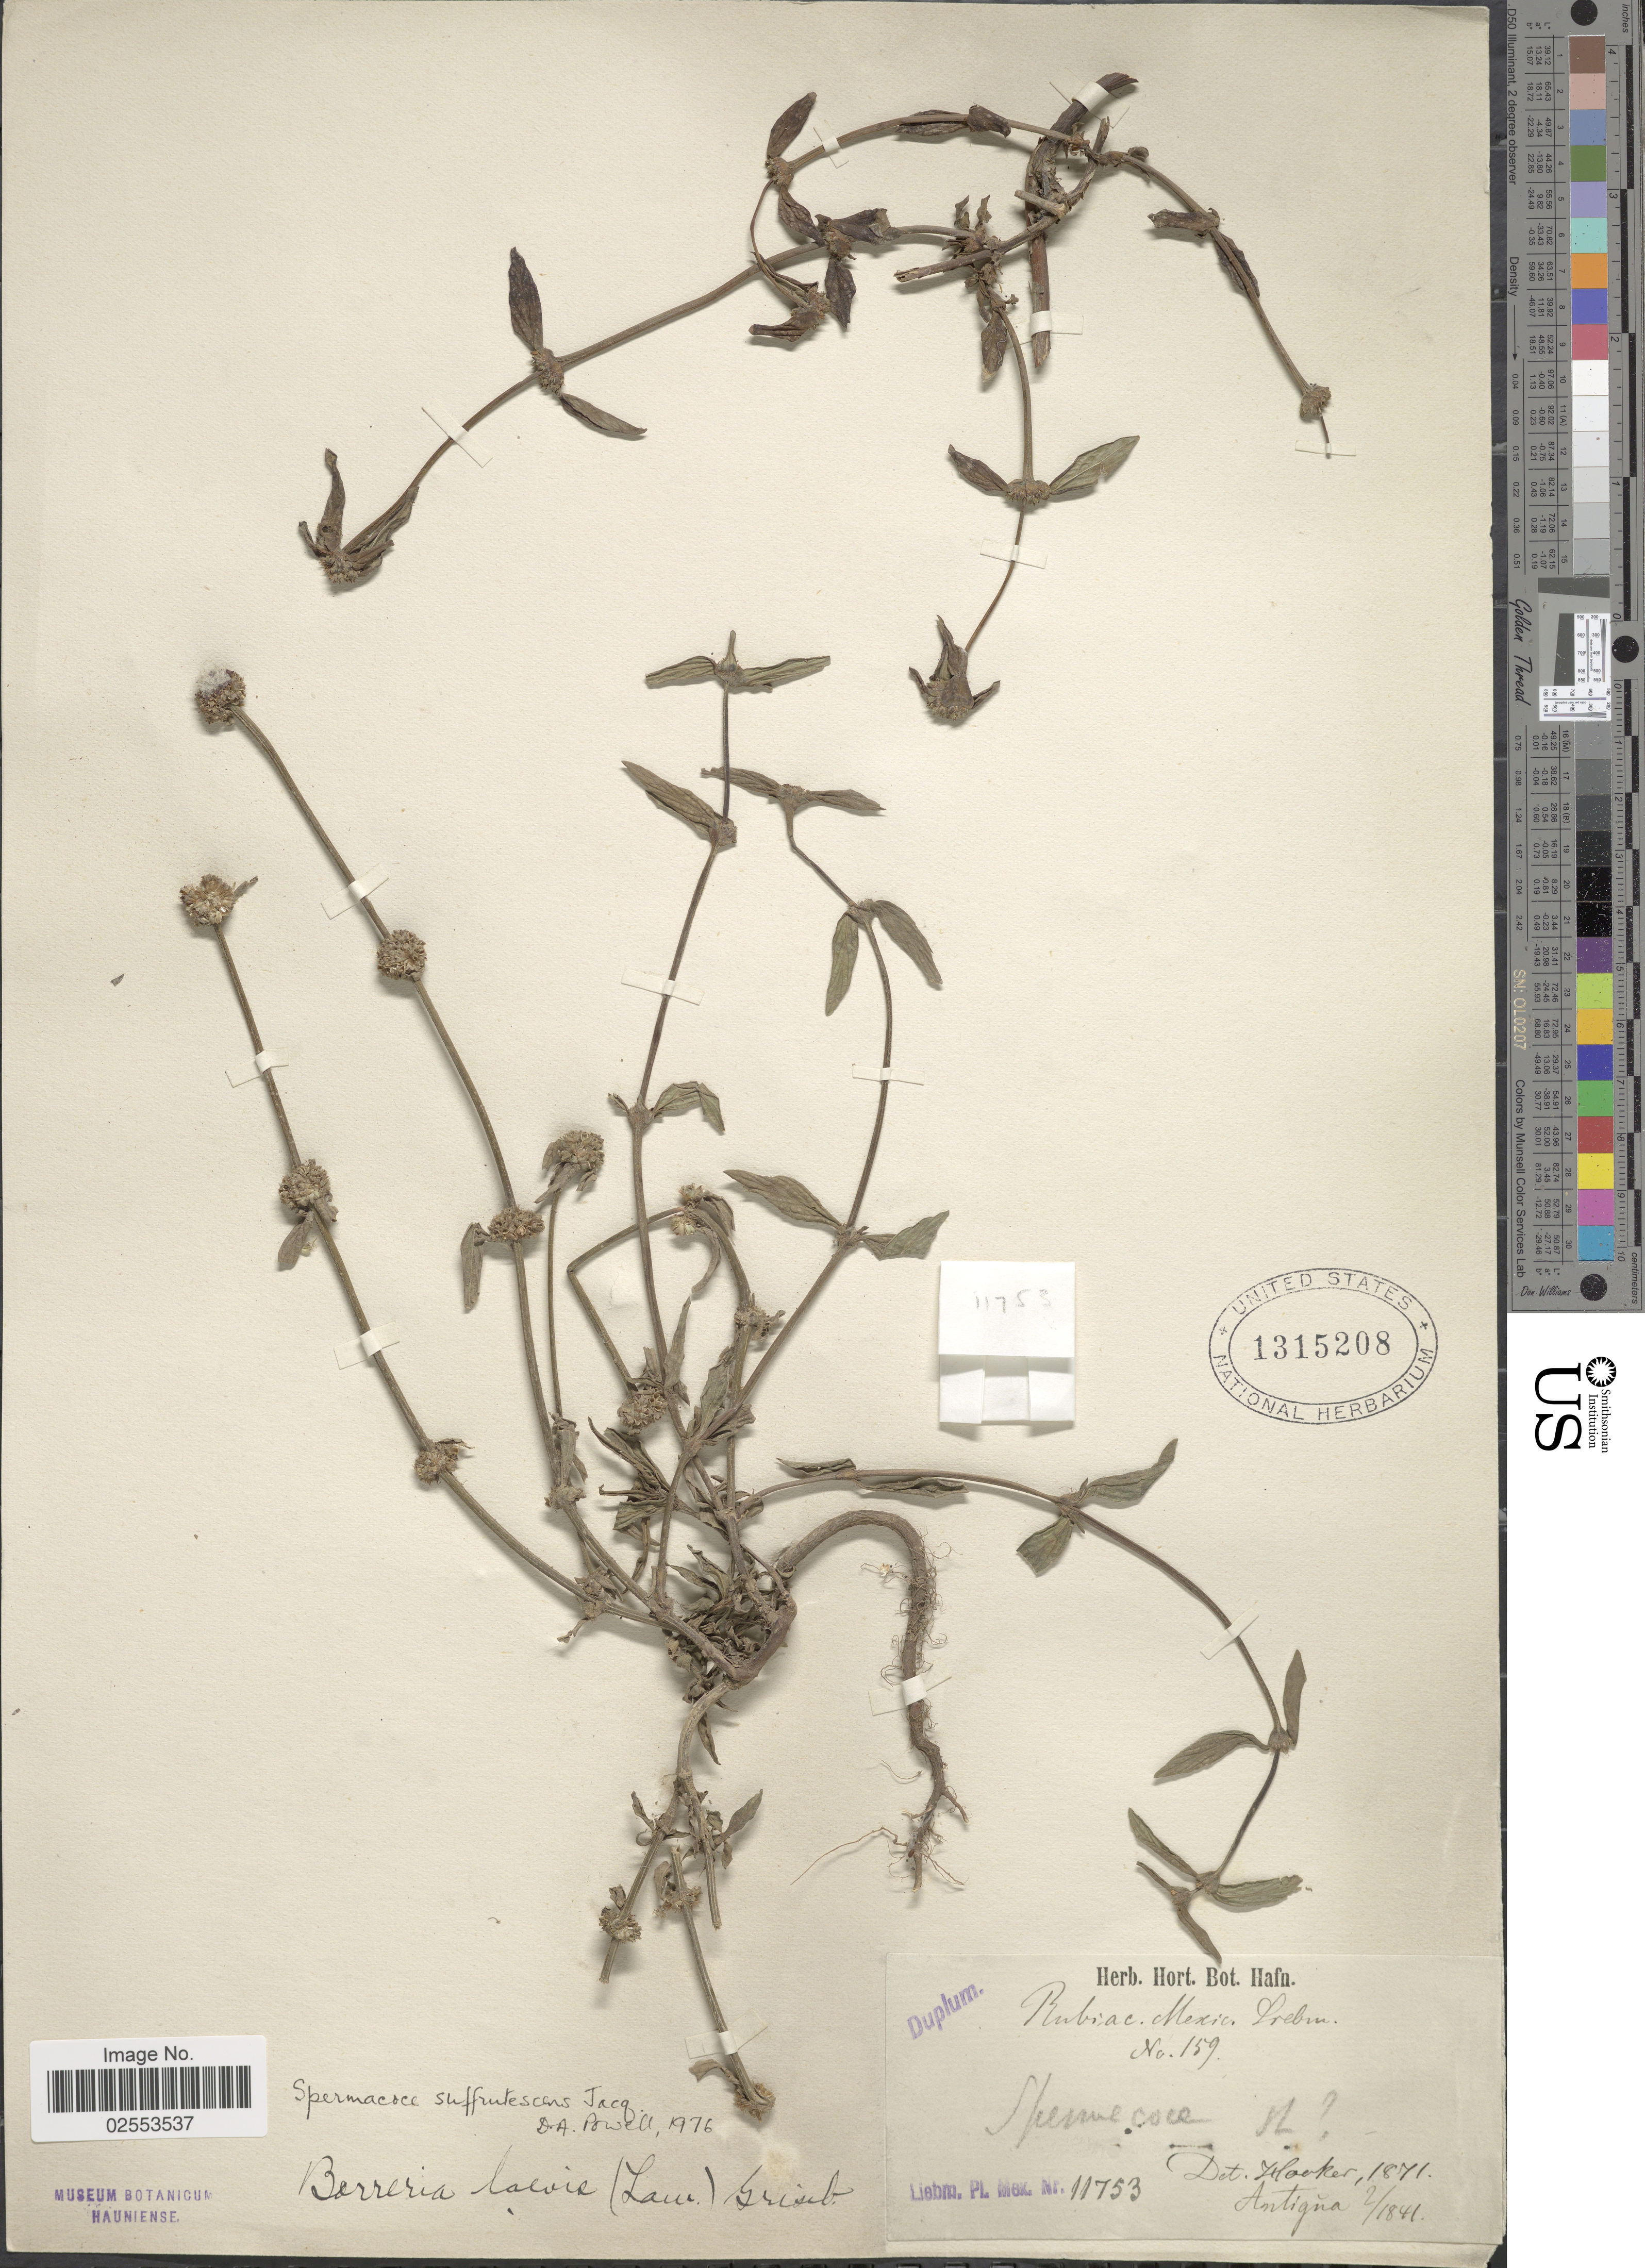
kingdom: Plantae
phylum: Tracheophyta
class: Magnoliopsida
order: Gentianales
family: Rubiaceae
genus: Spermacoce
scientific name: Spermacoce assurgens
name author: Ruiz & Pav.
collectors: Liebmann, --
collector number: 11753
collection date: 1841-02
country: Mexico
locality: Antigua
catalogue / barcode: US 1315208